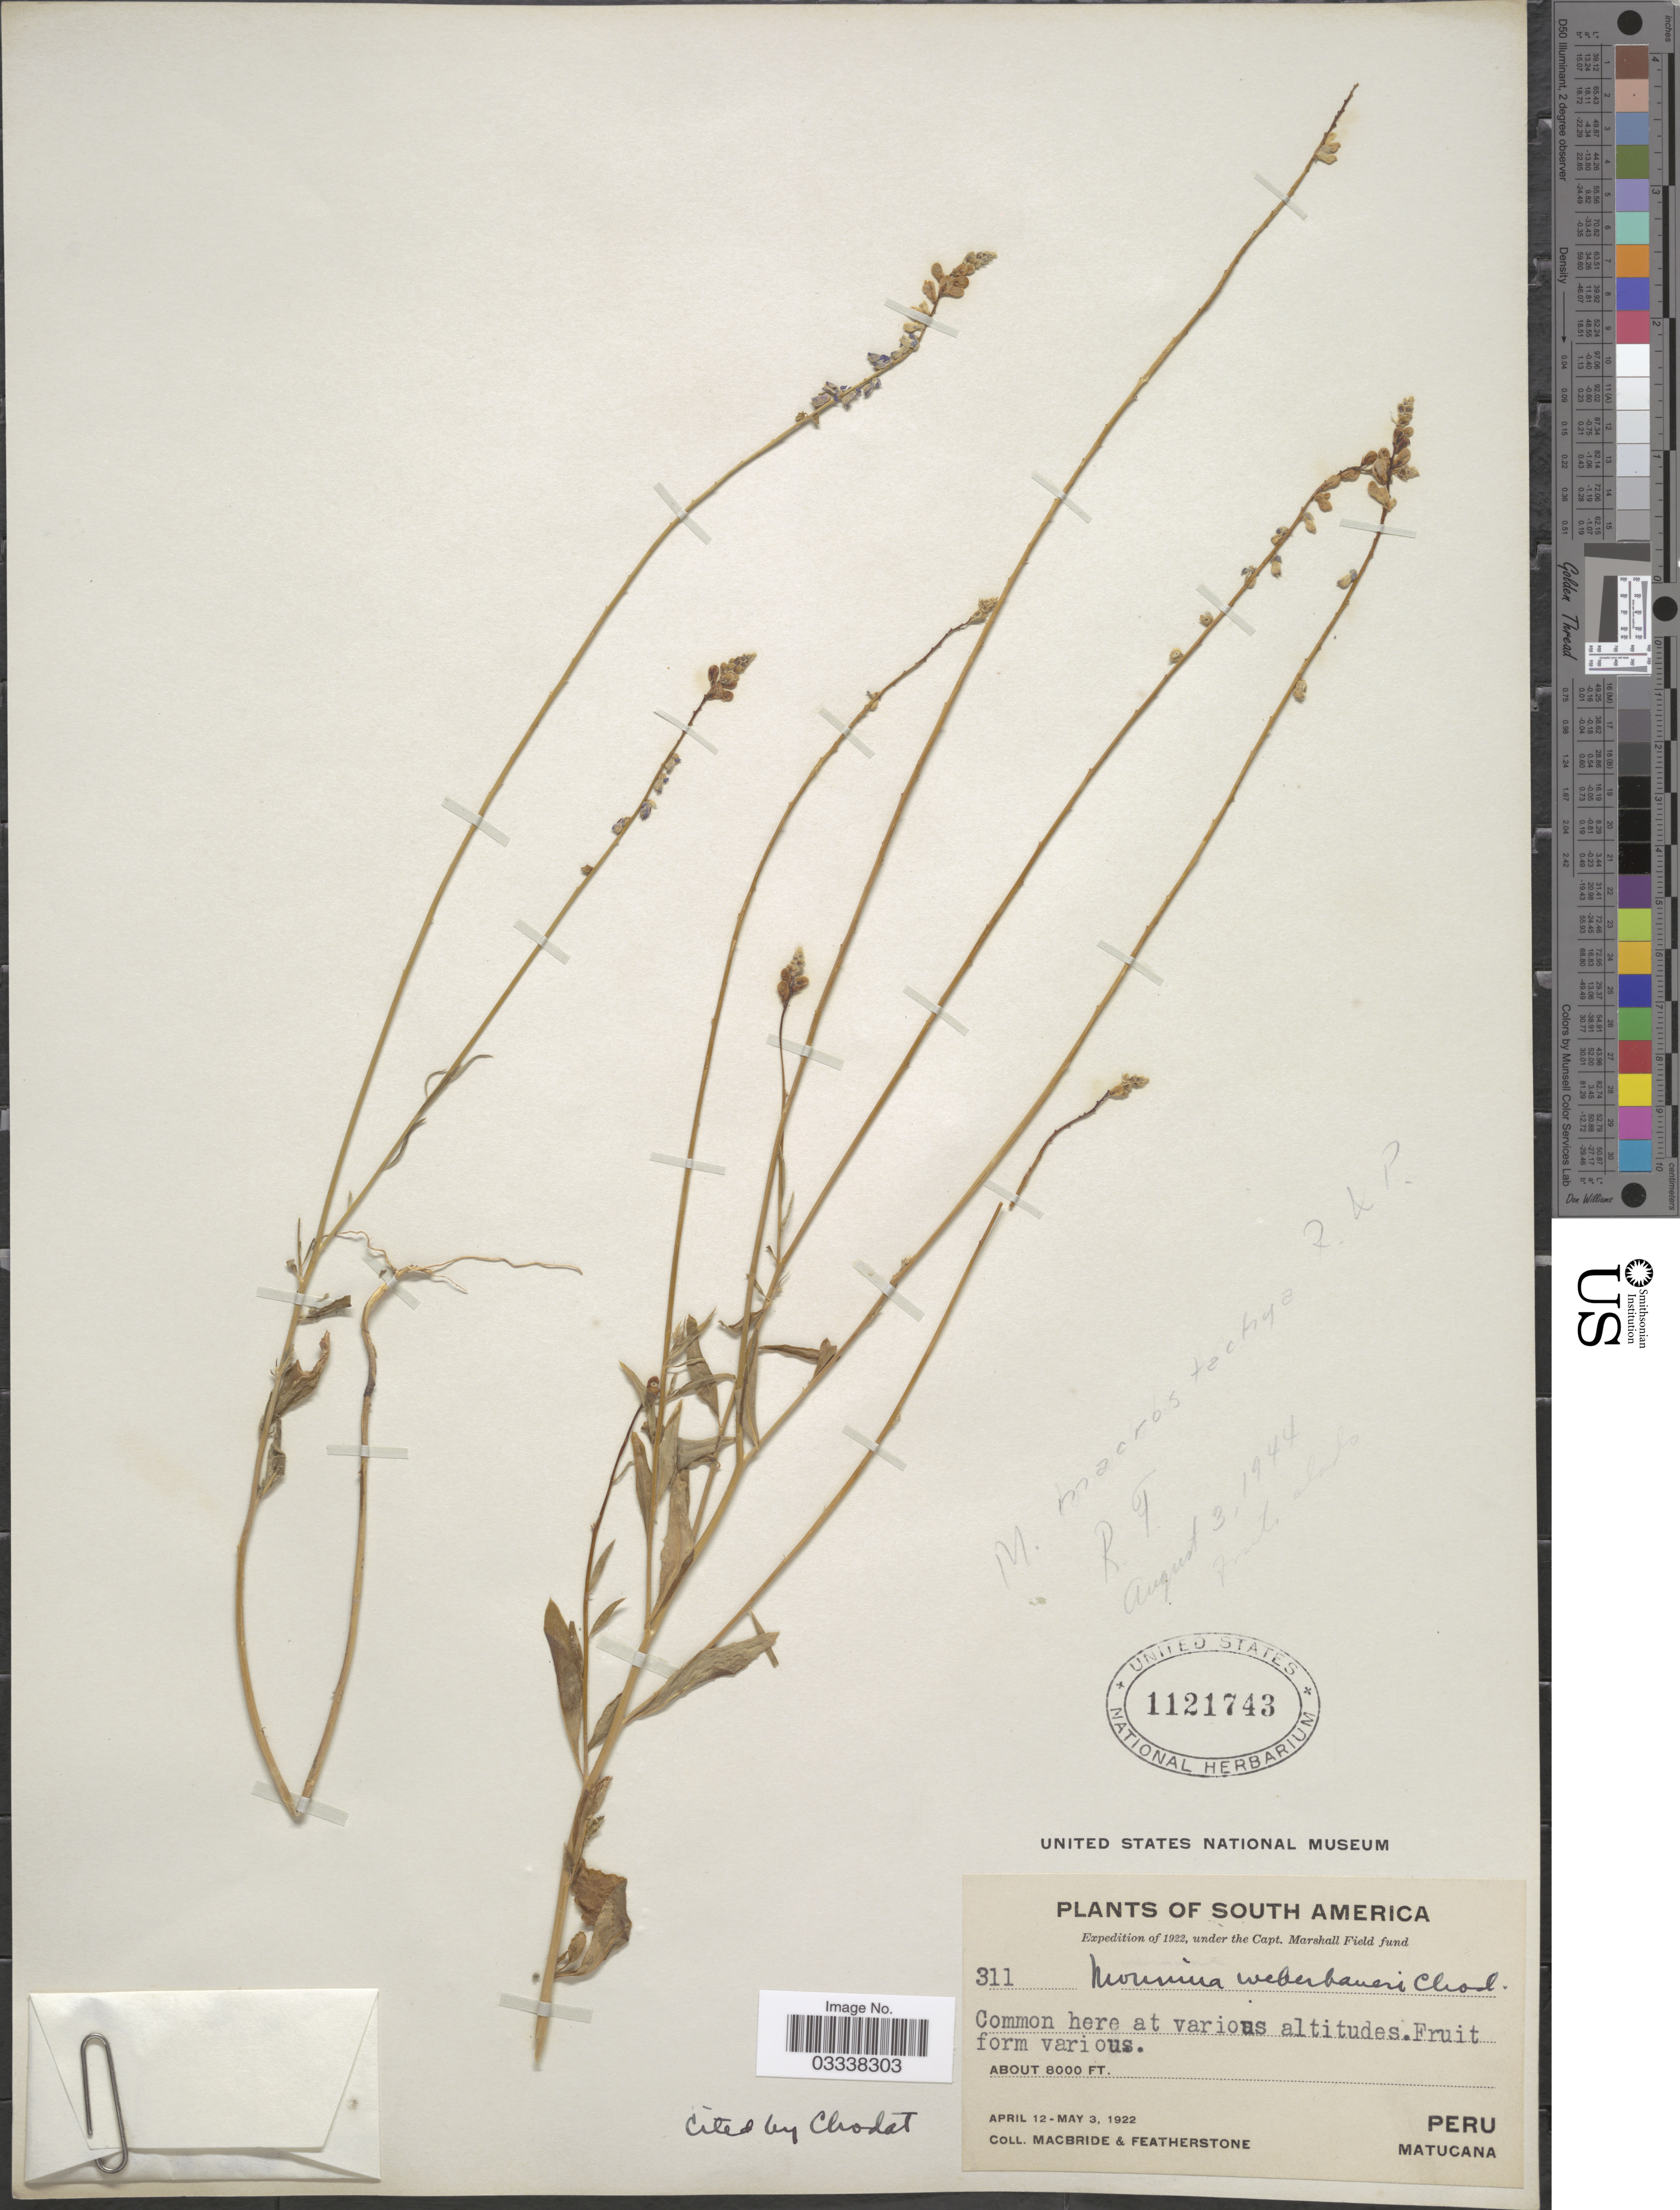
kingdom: Plantae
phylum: Tracheophyta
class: Magnoliopsida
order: Fabales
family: Polygalaceae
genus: Monnina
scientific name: Monnina macrostachya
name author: Ruiz & Pav.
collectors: Macbride, -- & -. Featherstone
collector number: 311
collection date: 1922-04-12/1922-05-03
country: Peru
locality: Matucana.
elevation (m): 2438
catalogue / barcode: US 1121743